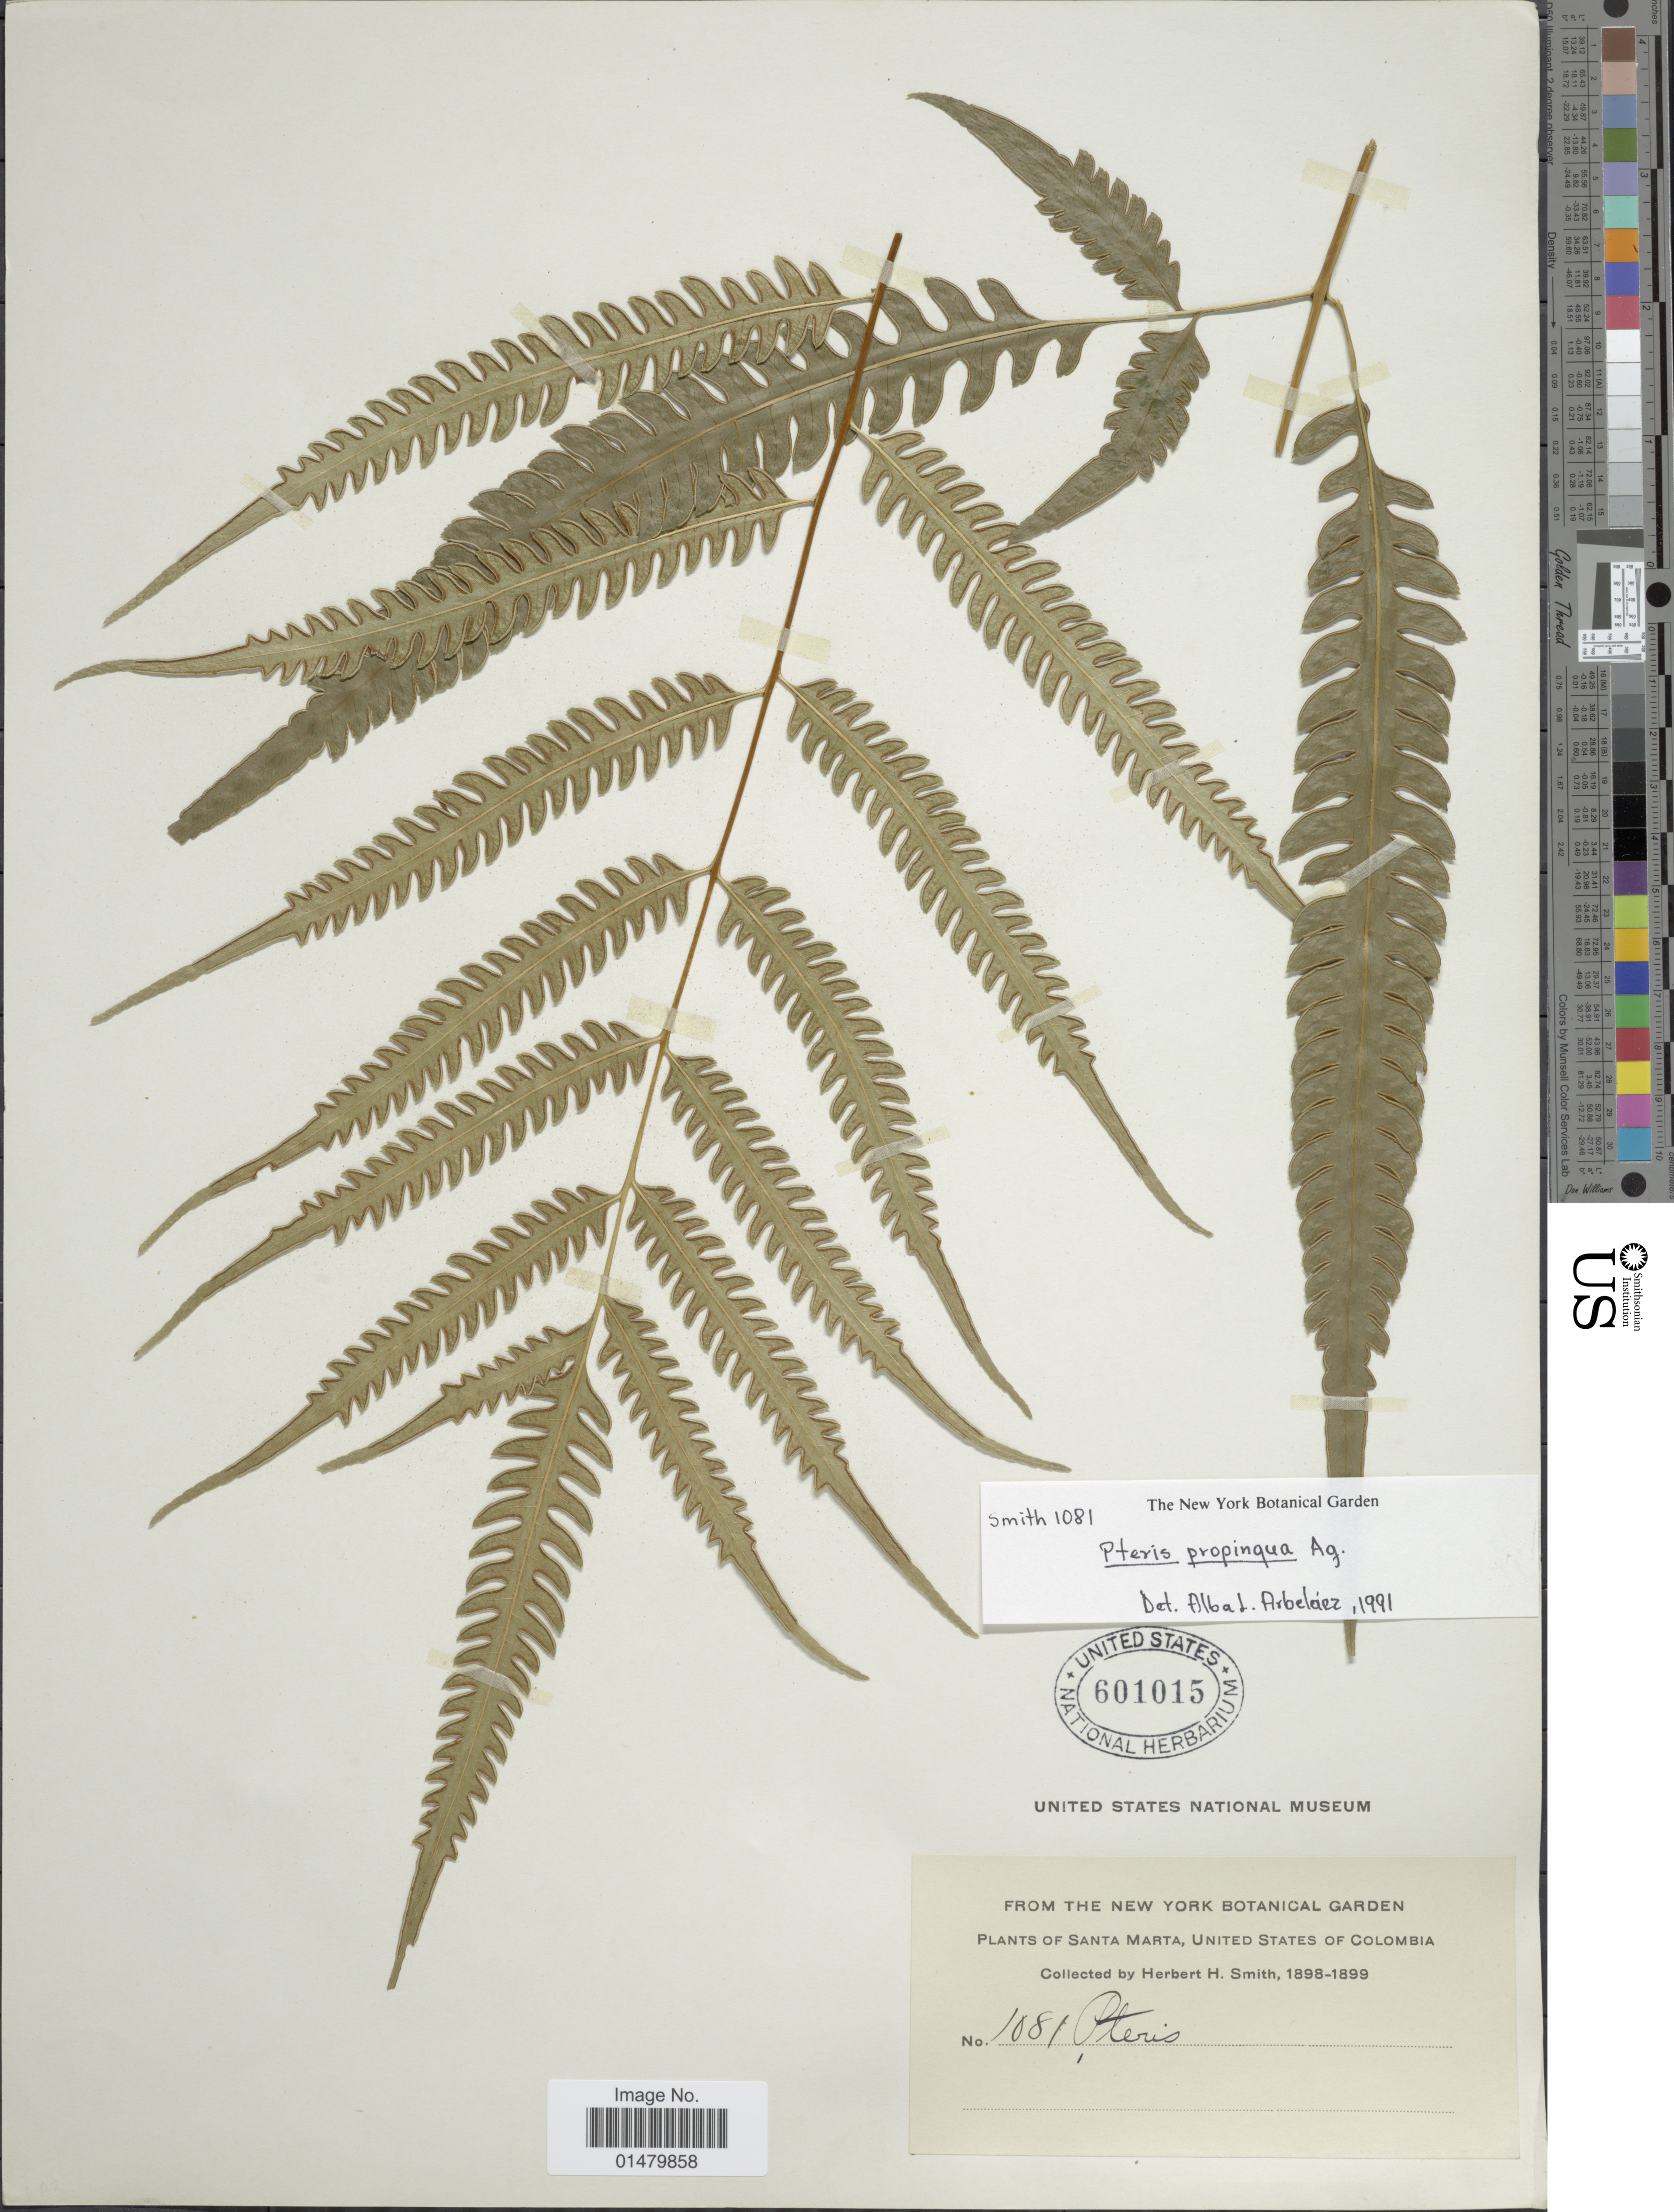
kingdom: Plantae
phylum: Tracheophyta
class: Polypodiopsida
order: Polypodiales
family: Pteridaceae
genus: Pteris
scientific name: Pteris propinqua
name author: J. Agardh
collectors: Herbert H. Smith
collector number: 1081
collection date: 1898/1899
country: Colombia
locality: Santa Marta, United States of Colombia.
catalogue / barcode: US 601015